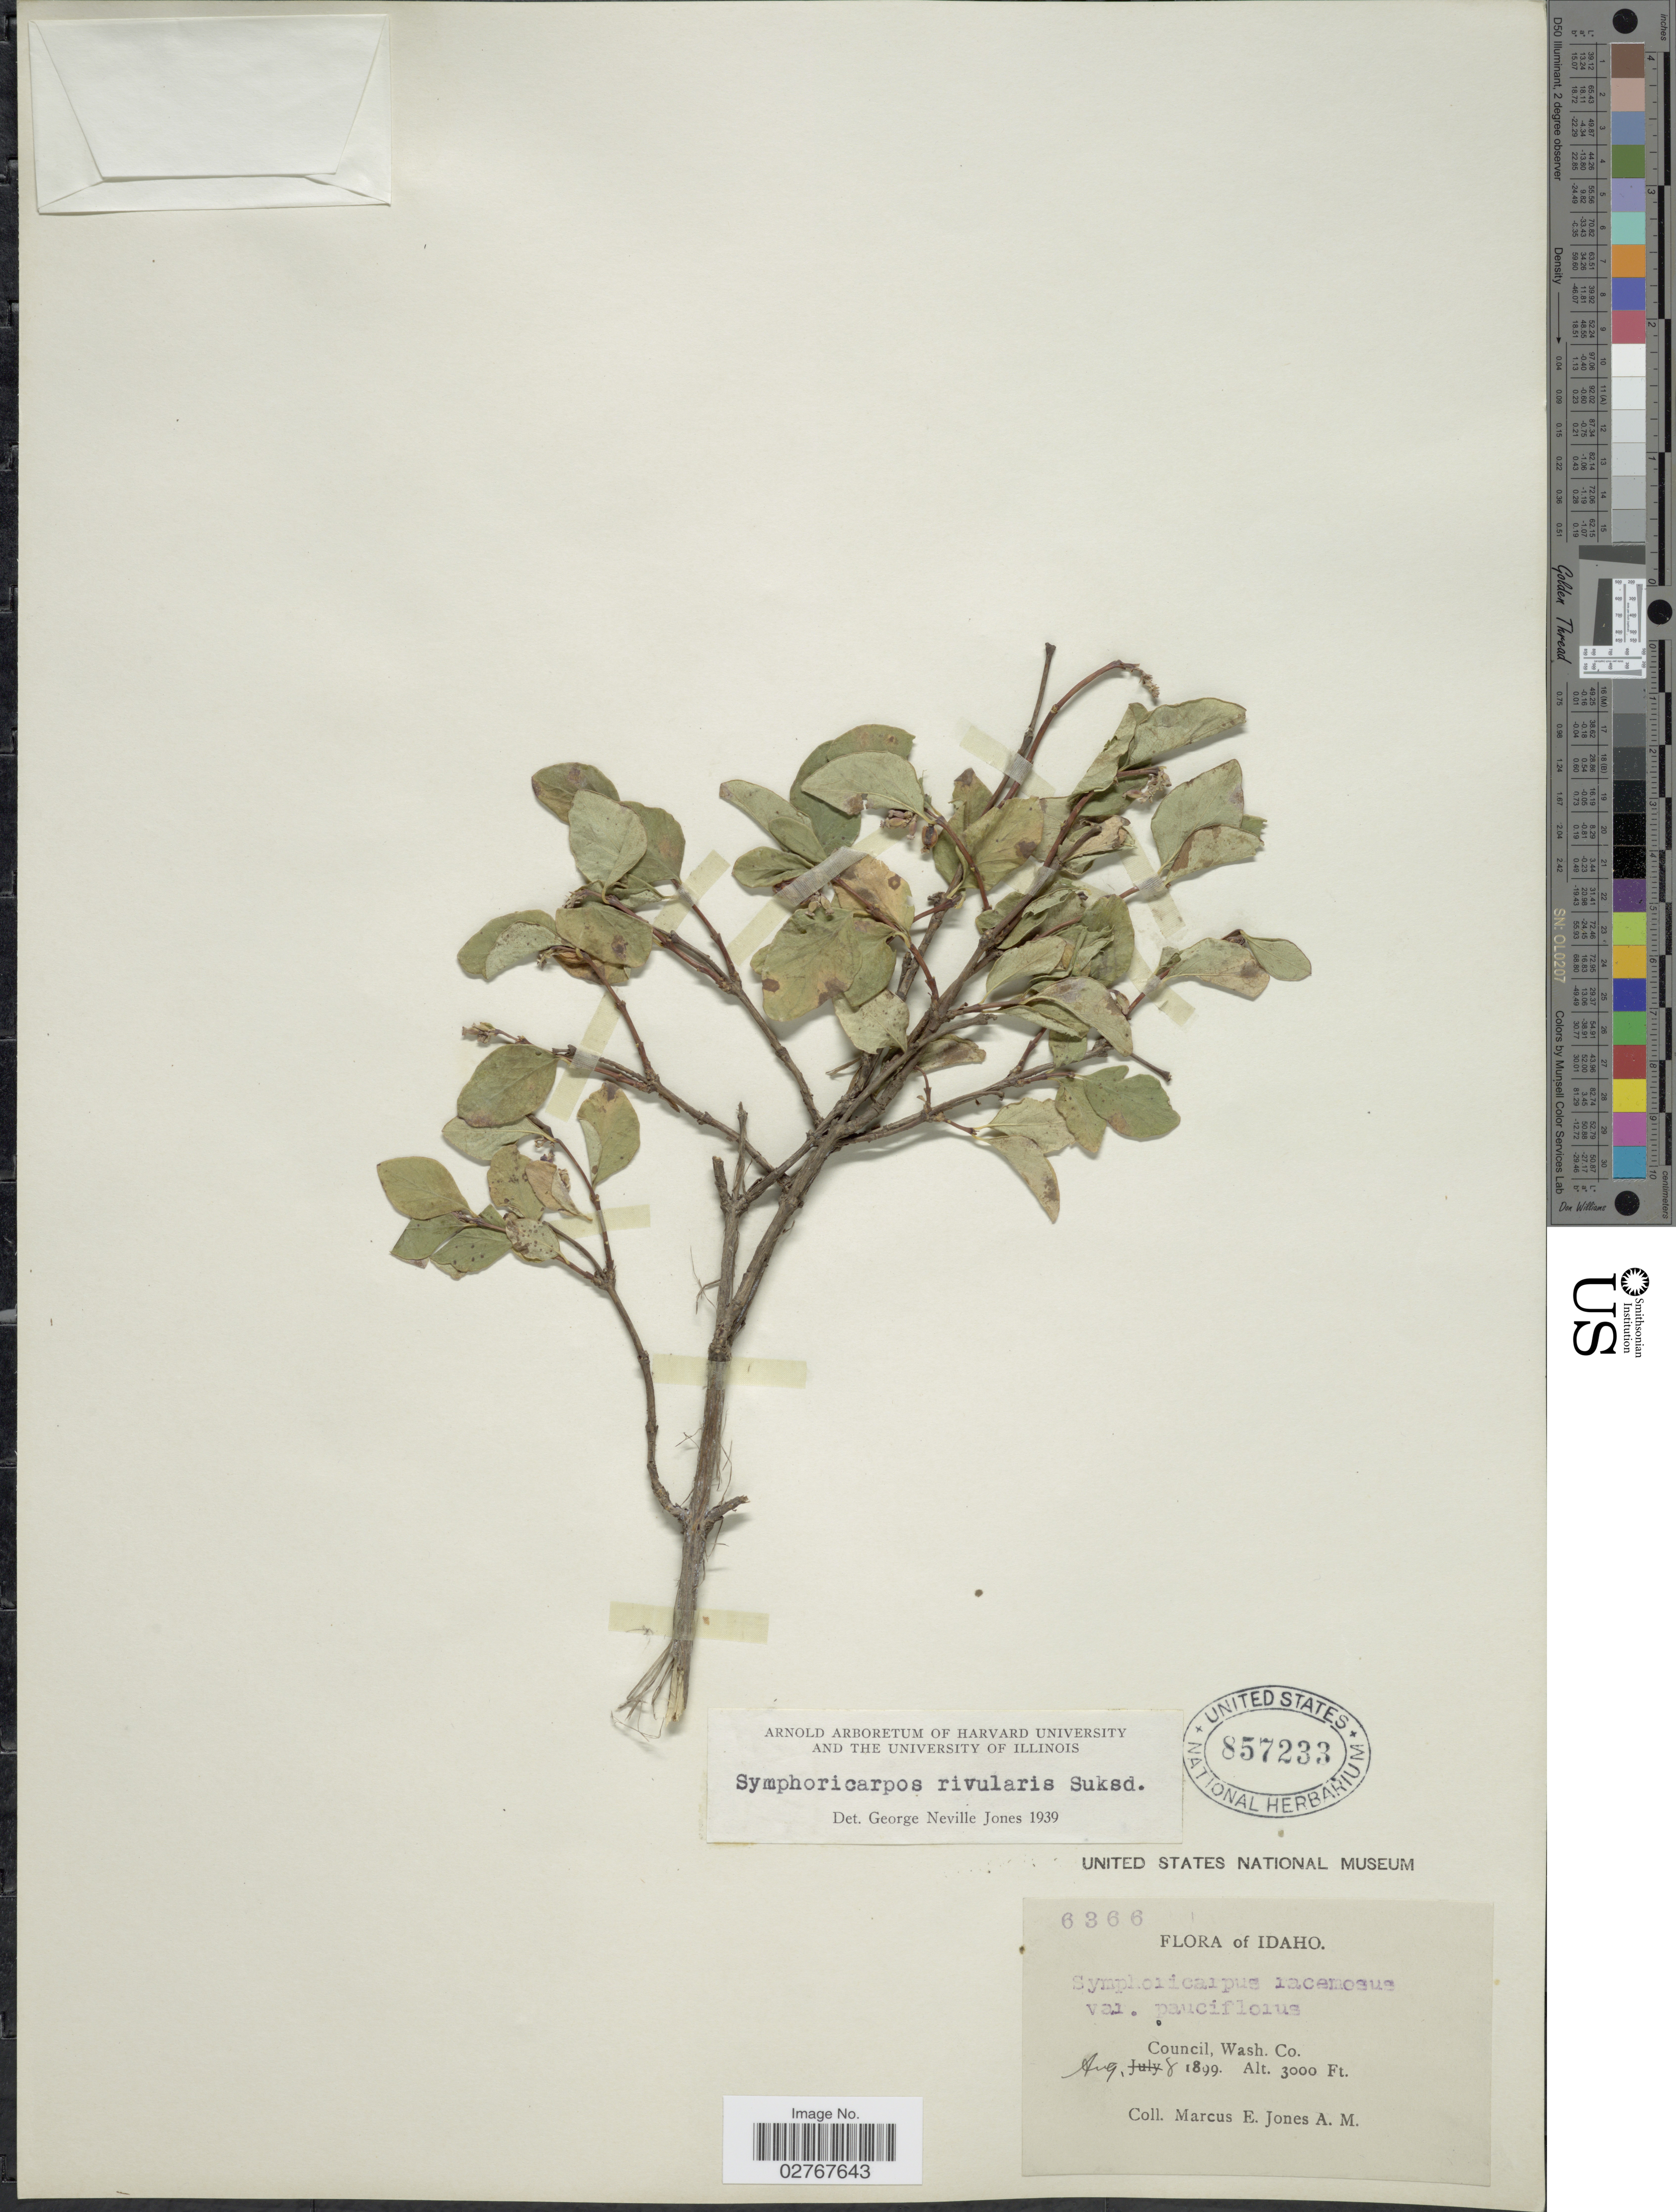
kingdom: Plantae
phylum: Tracheophyta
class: Magnoliopsida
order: Dipsacales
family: Caprifoliaceae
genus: Symphoricarpos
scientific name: Symphoricarpos rivularis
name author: Suksd.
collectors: M. E. Jones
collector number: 6366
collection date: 1899-08-08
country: United States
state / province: Idaho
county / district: Washington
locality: Council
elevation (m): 914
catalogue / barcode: US 857233